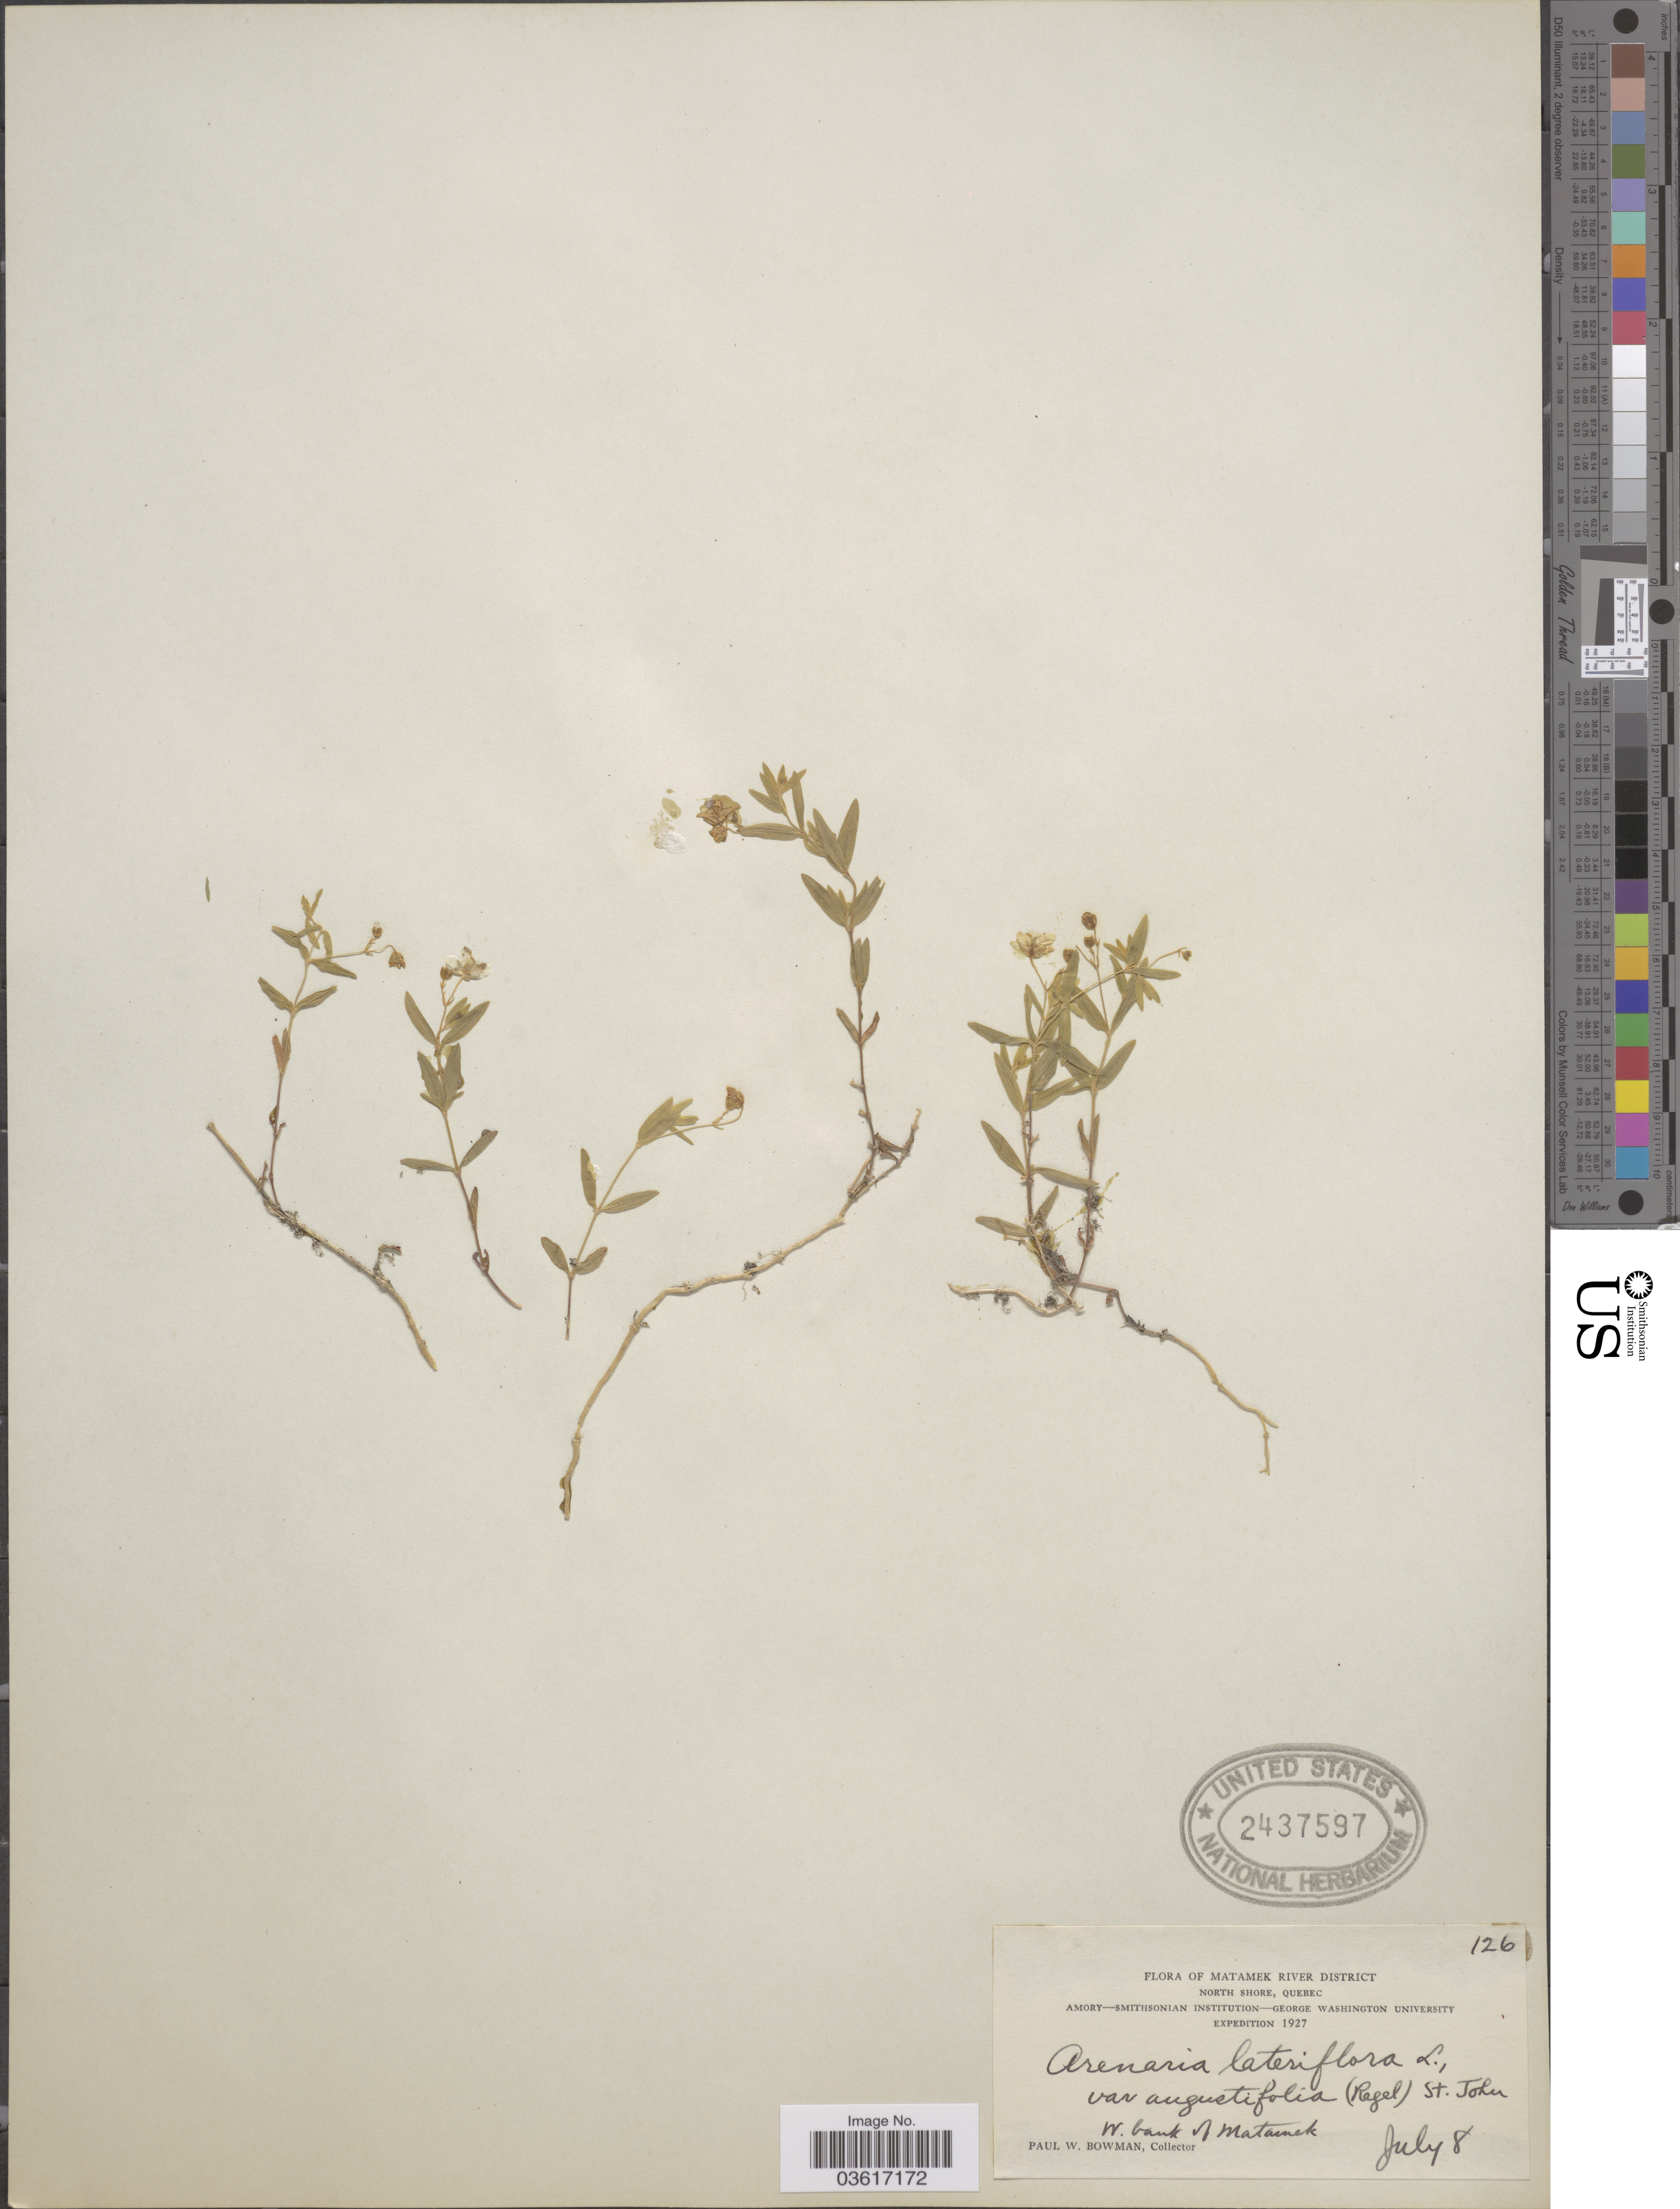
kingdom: Plantae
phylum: Tracheophyta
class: Magnoliopsida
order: Caryophyllales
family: Caryophyllaceae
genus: Moehringia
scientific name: Moehringia lateriflora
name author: (L.) Fenzl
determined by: Strong, Mark T., (BOT), Smithsonian Institution - National Museum of Natural History (UNITED STATES)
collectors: P. Bowman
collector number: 126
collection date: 1927-07-08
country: Canada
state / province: Quebec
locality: Matamek River District. North Shore. W. bank of Matamek.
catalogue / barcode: US 2437597